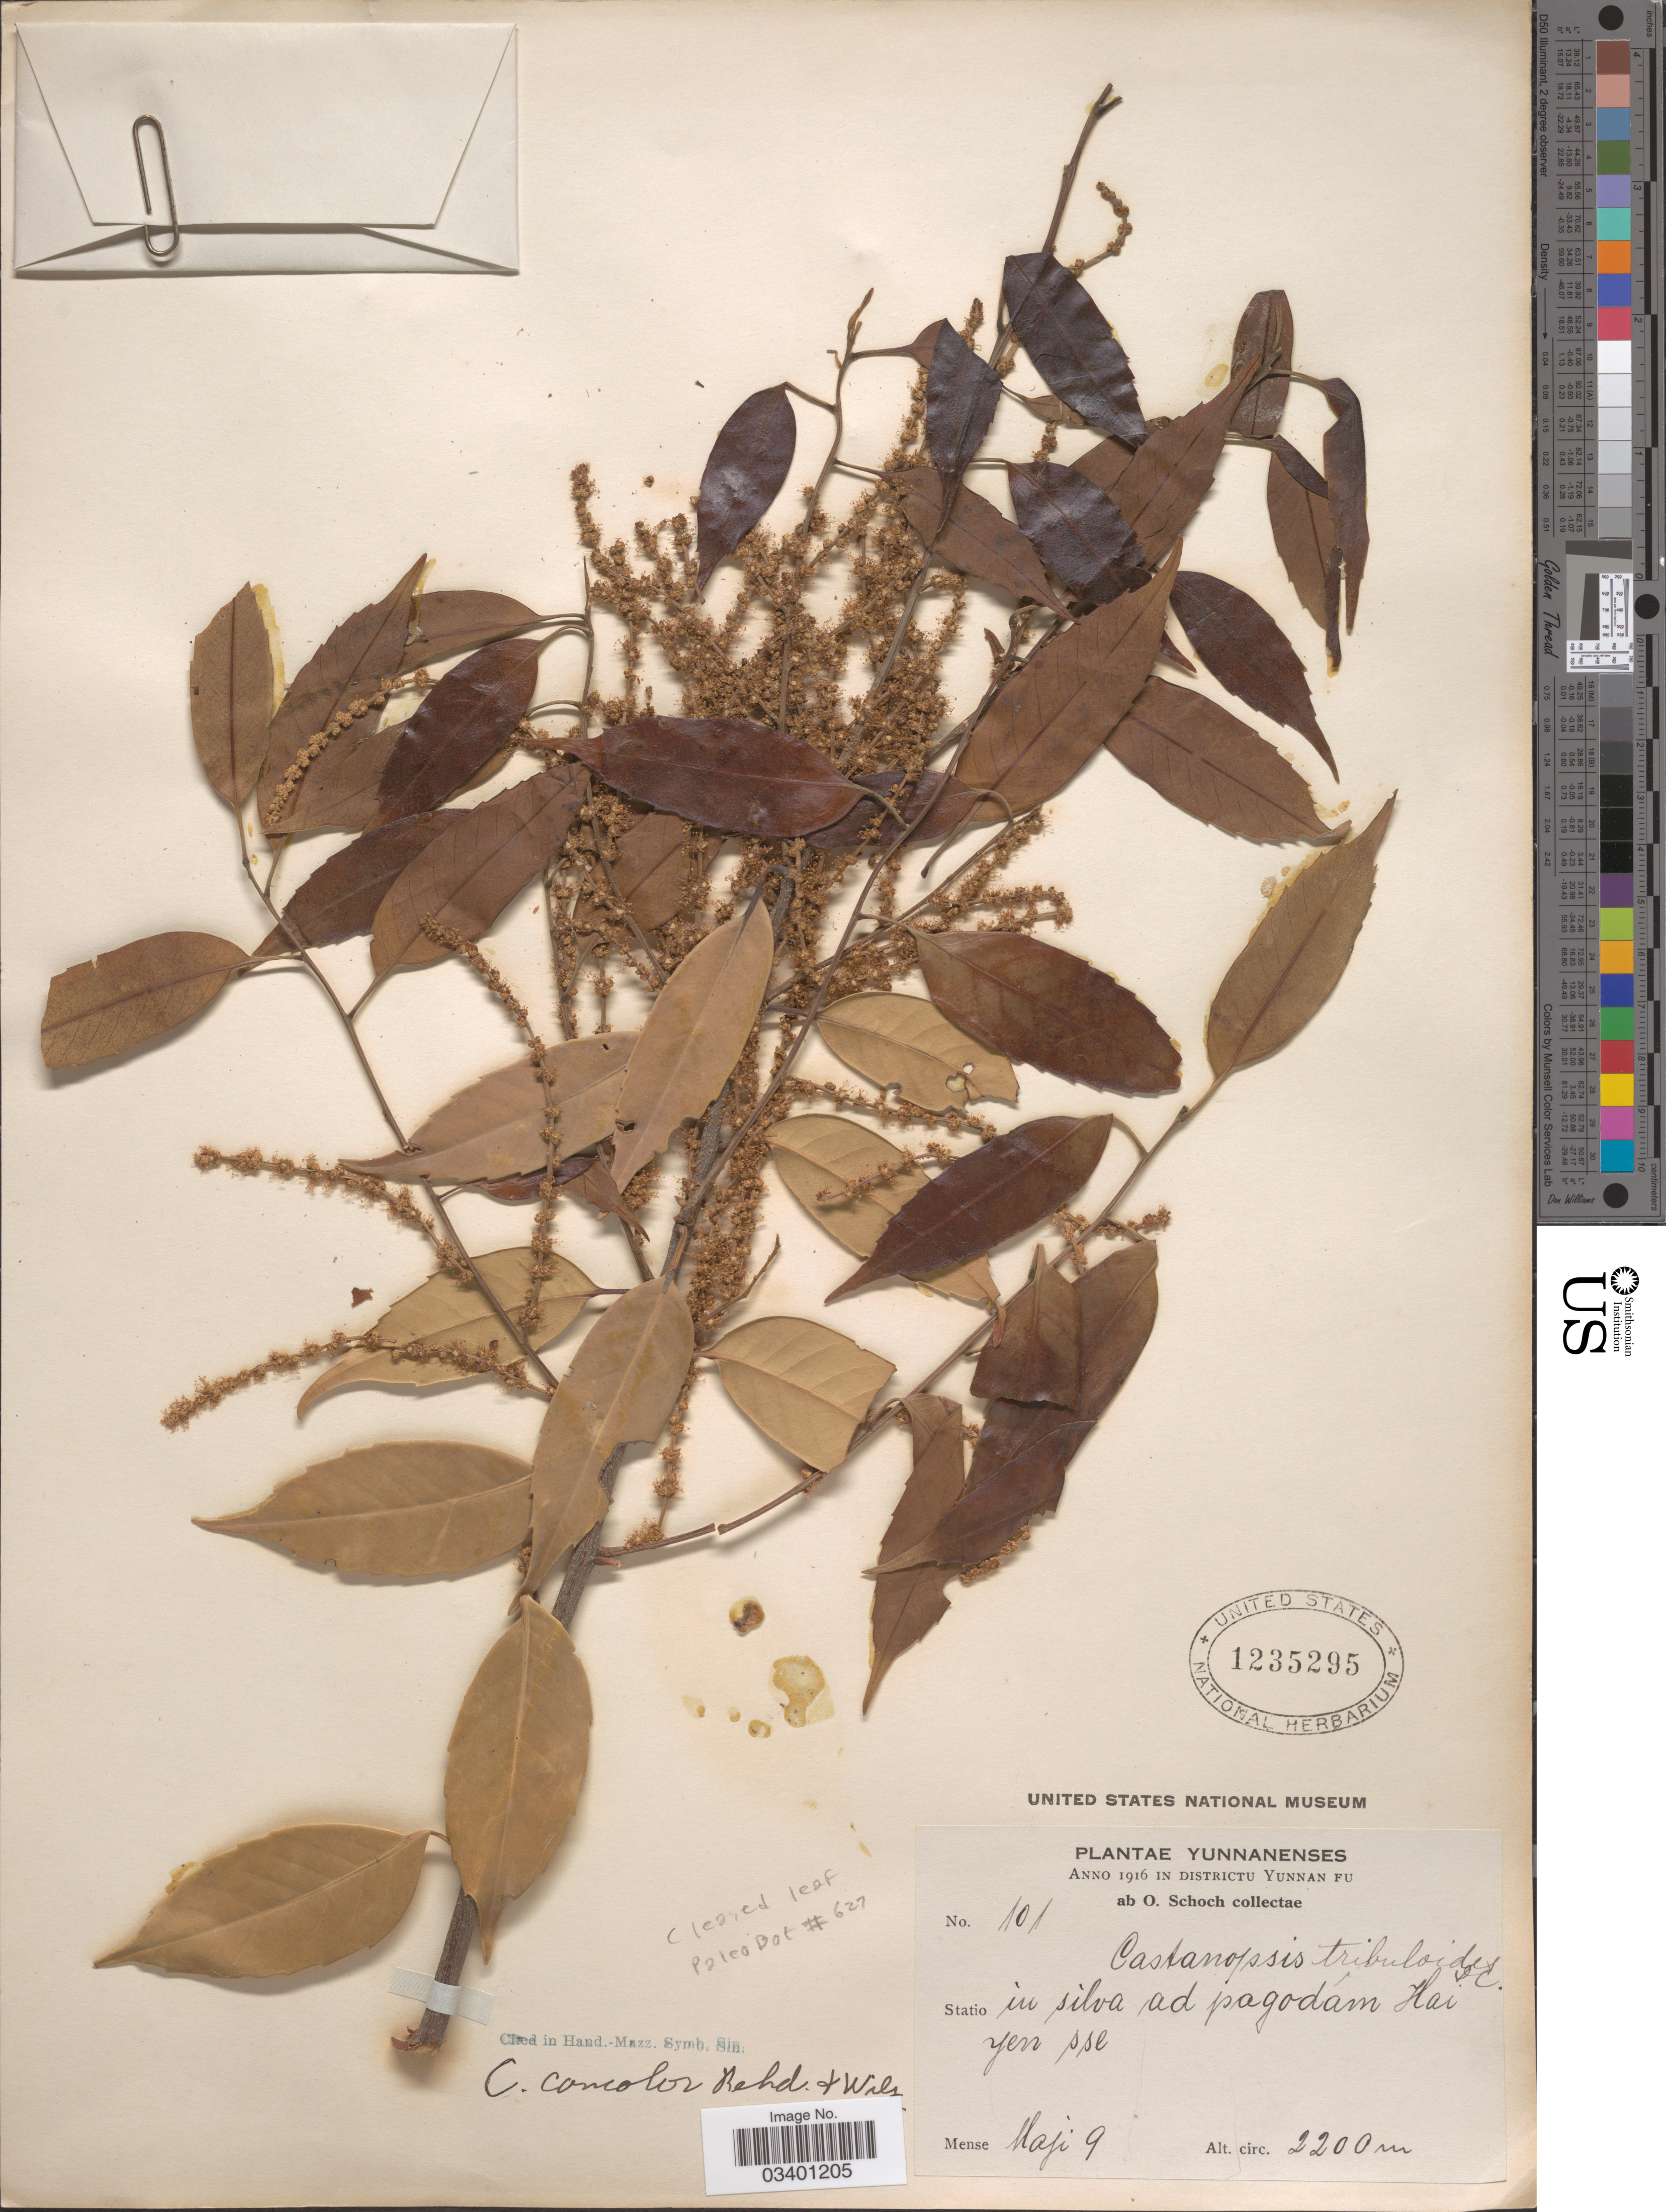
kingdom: Plantae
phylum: Tracheophyta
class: Magnoliopsida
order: Fagales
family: Fagaceae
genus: Castanopsis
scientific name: Castanopsis orthacantha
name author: Franch.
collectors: O. Schoch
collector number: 101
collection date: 1916-05-09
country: China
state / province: Yunnan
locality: In Districtu Yunnan Fu. Statio in silva ad pagodam Hai yen sse.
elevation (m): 2200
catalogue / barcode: US 1235295